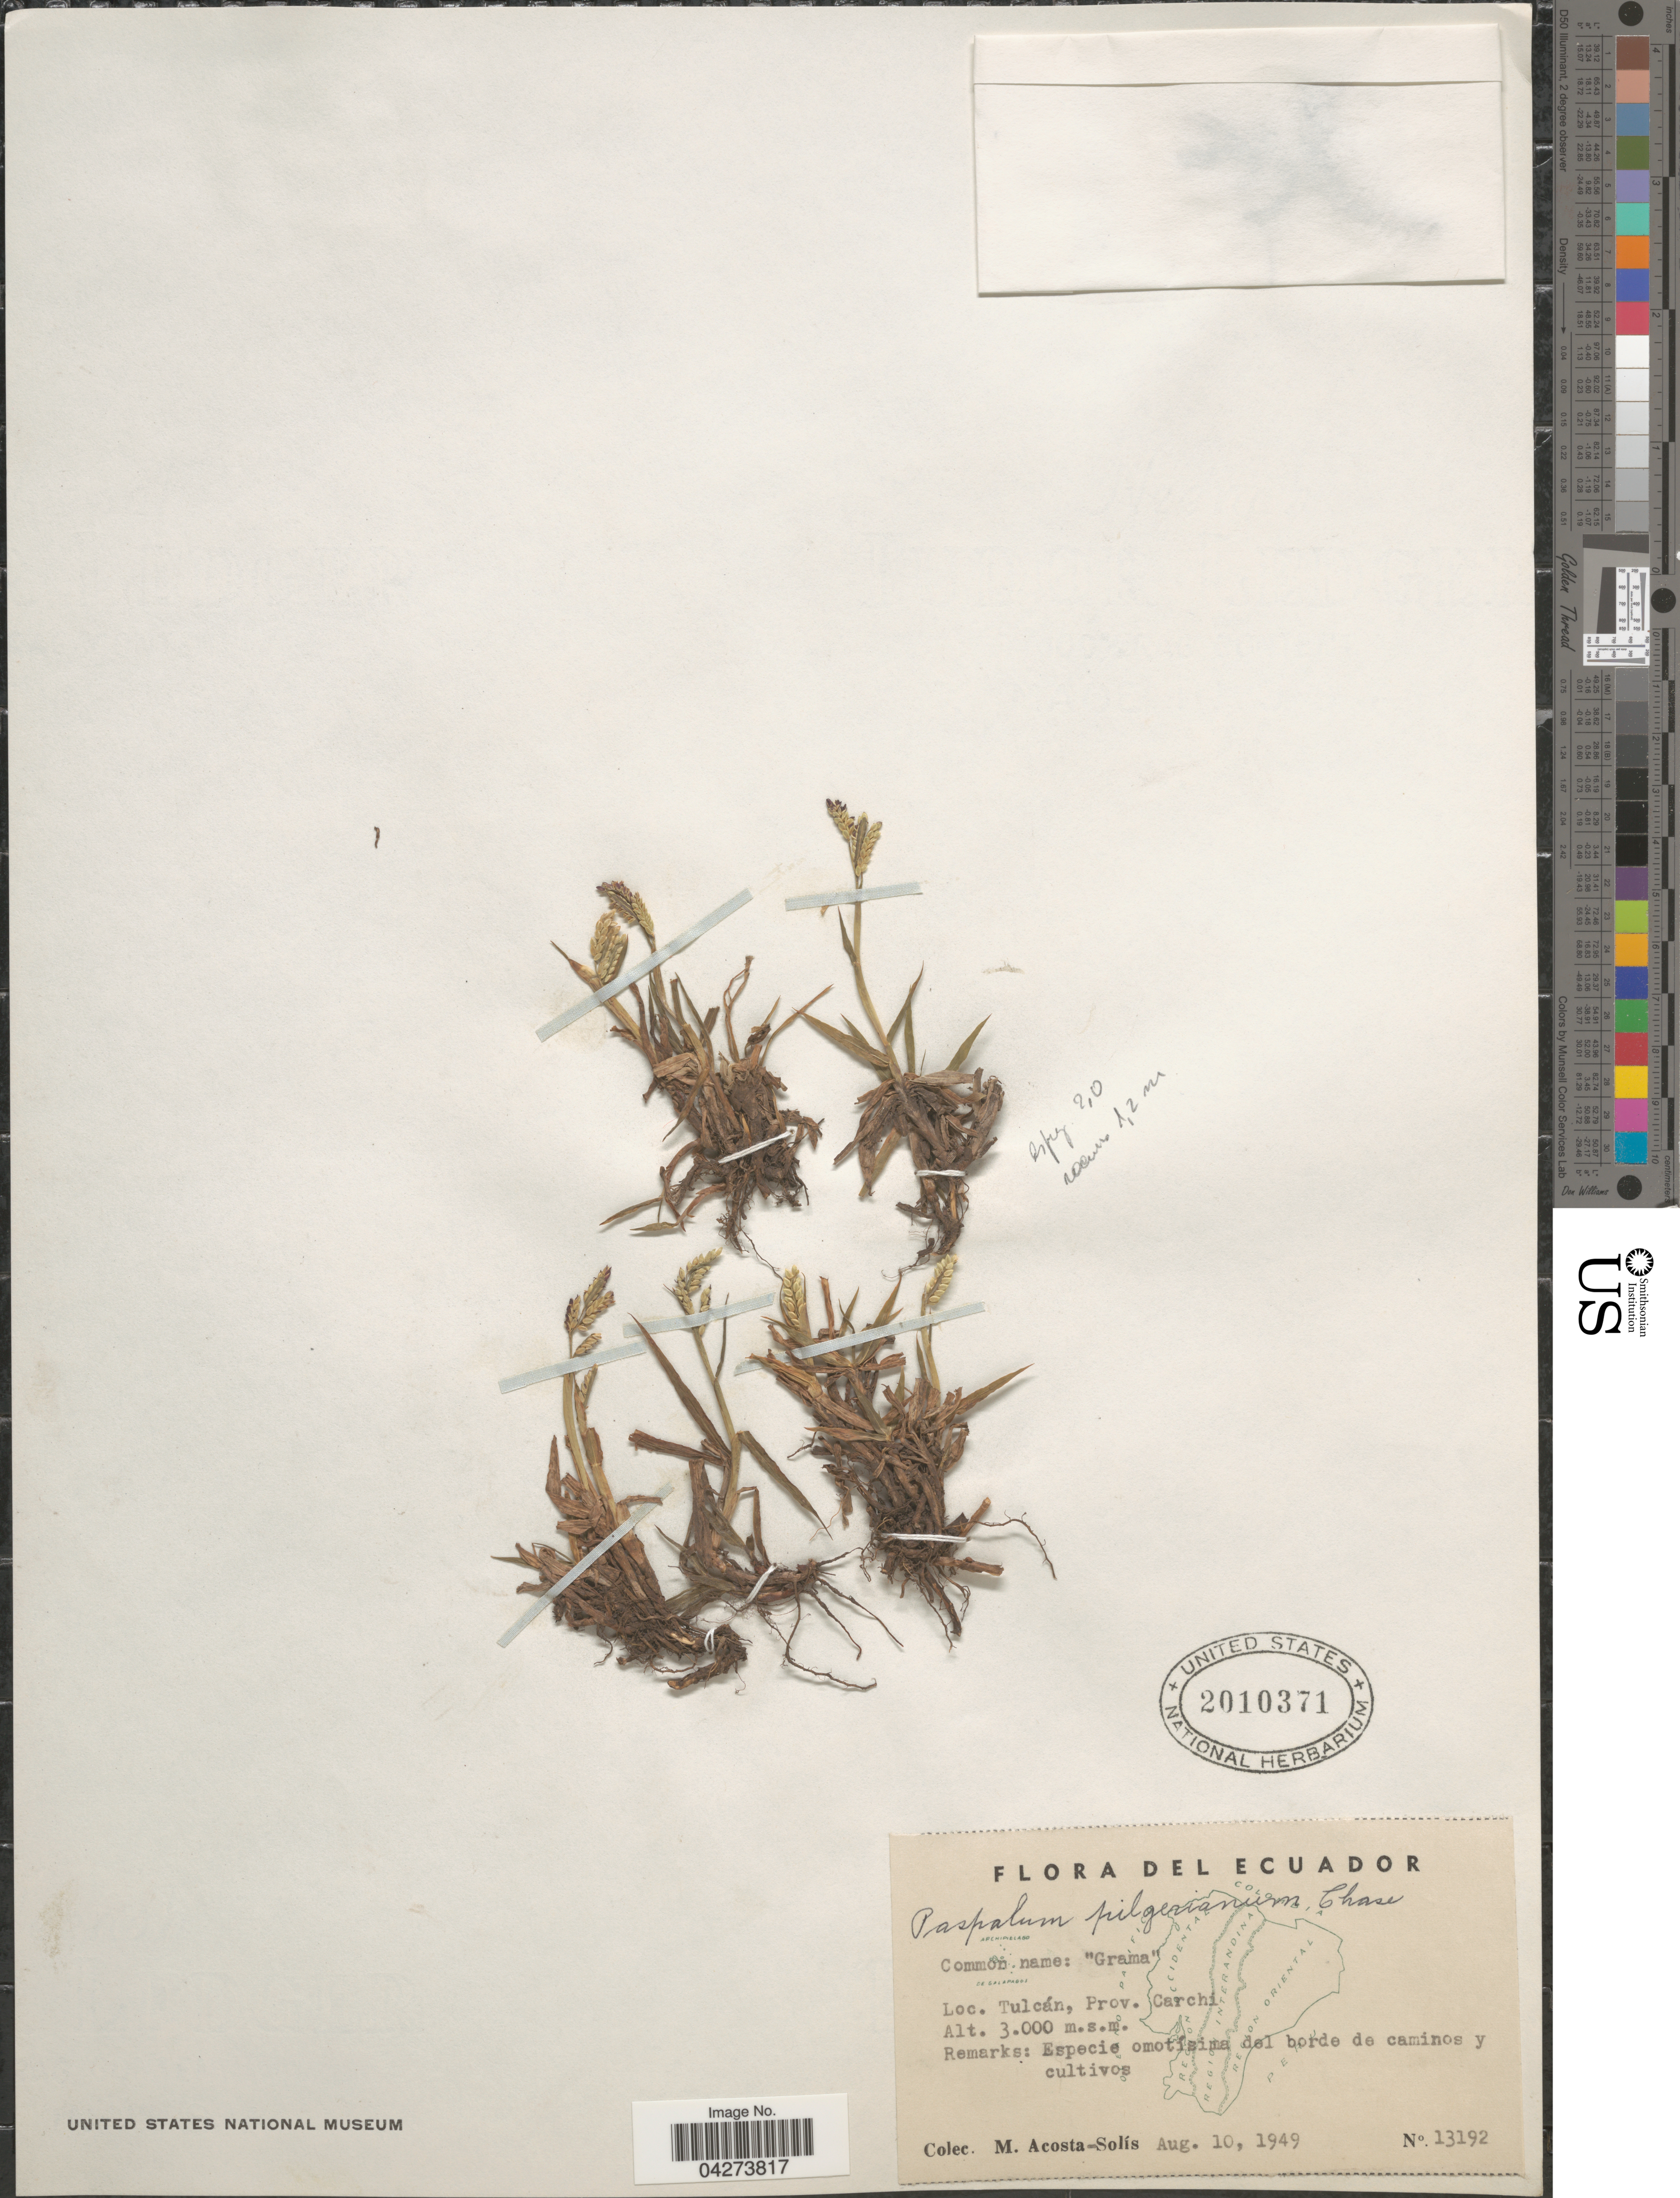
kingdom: Plantae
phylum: Tracheophyta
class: Liliopsida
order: Poales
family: Poaceae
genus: Paspalum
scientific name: Paspalum pilgerianum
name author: Chase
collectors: M. Acosta Solis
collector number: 13192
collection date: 1949-08-10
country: Ecuador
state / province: Carchi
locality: Tulcán, Prov. Carchi.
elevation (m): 3000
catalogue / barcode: US 2010371